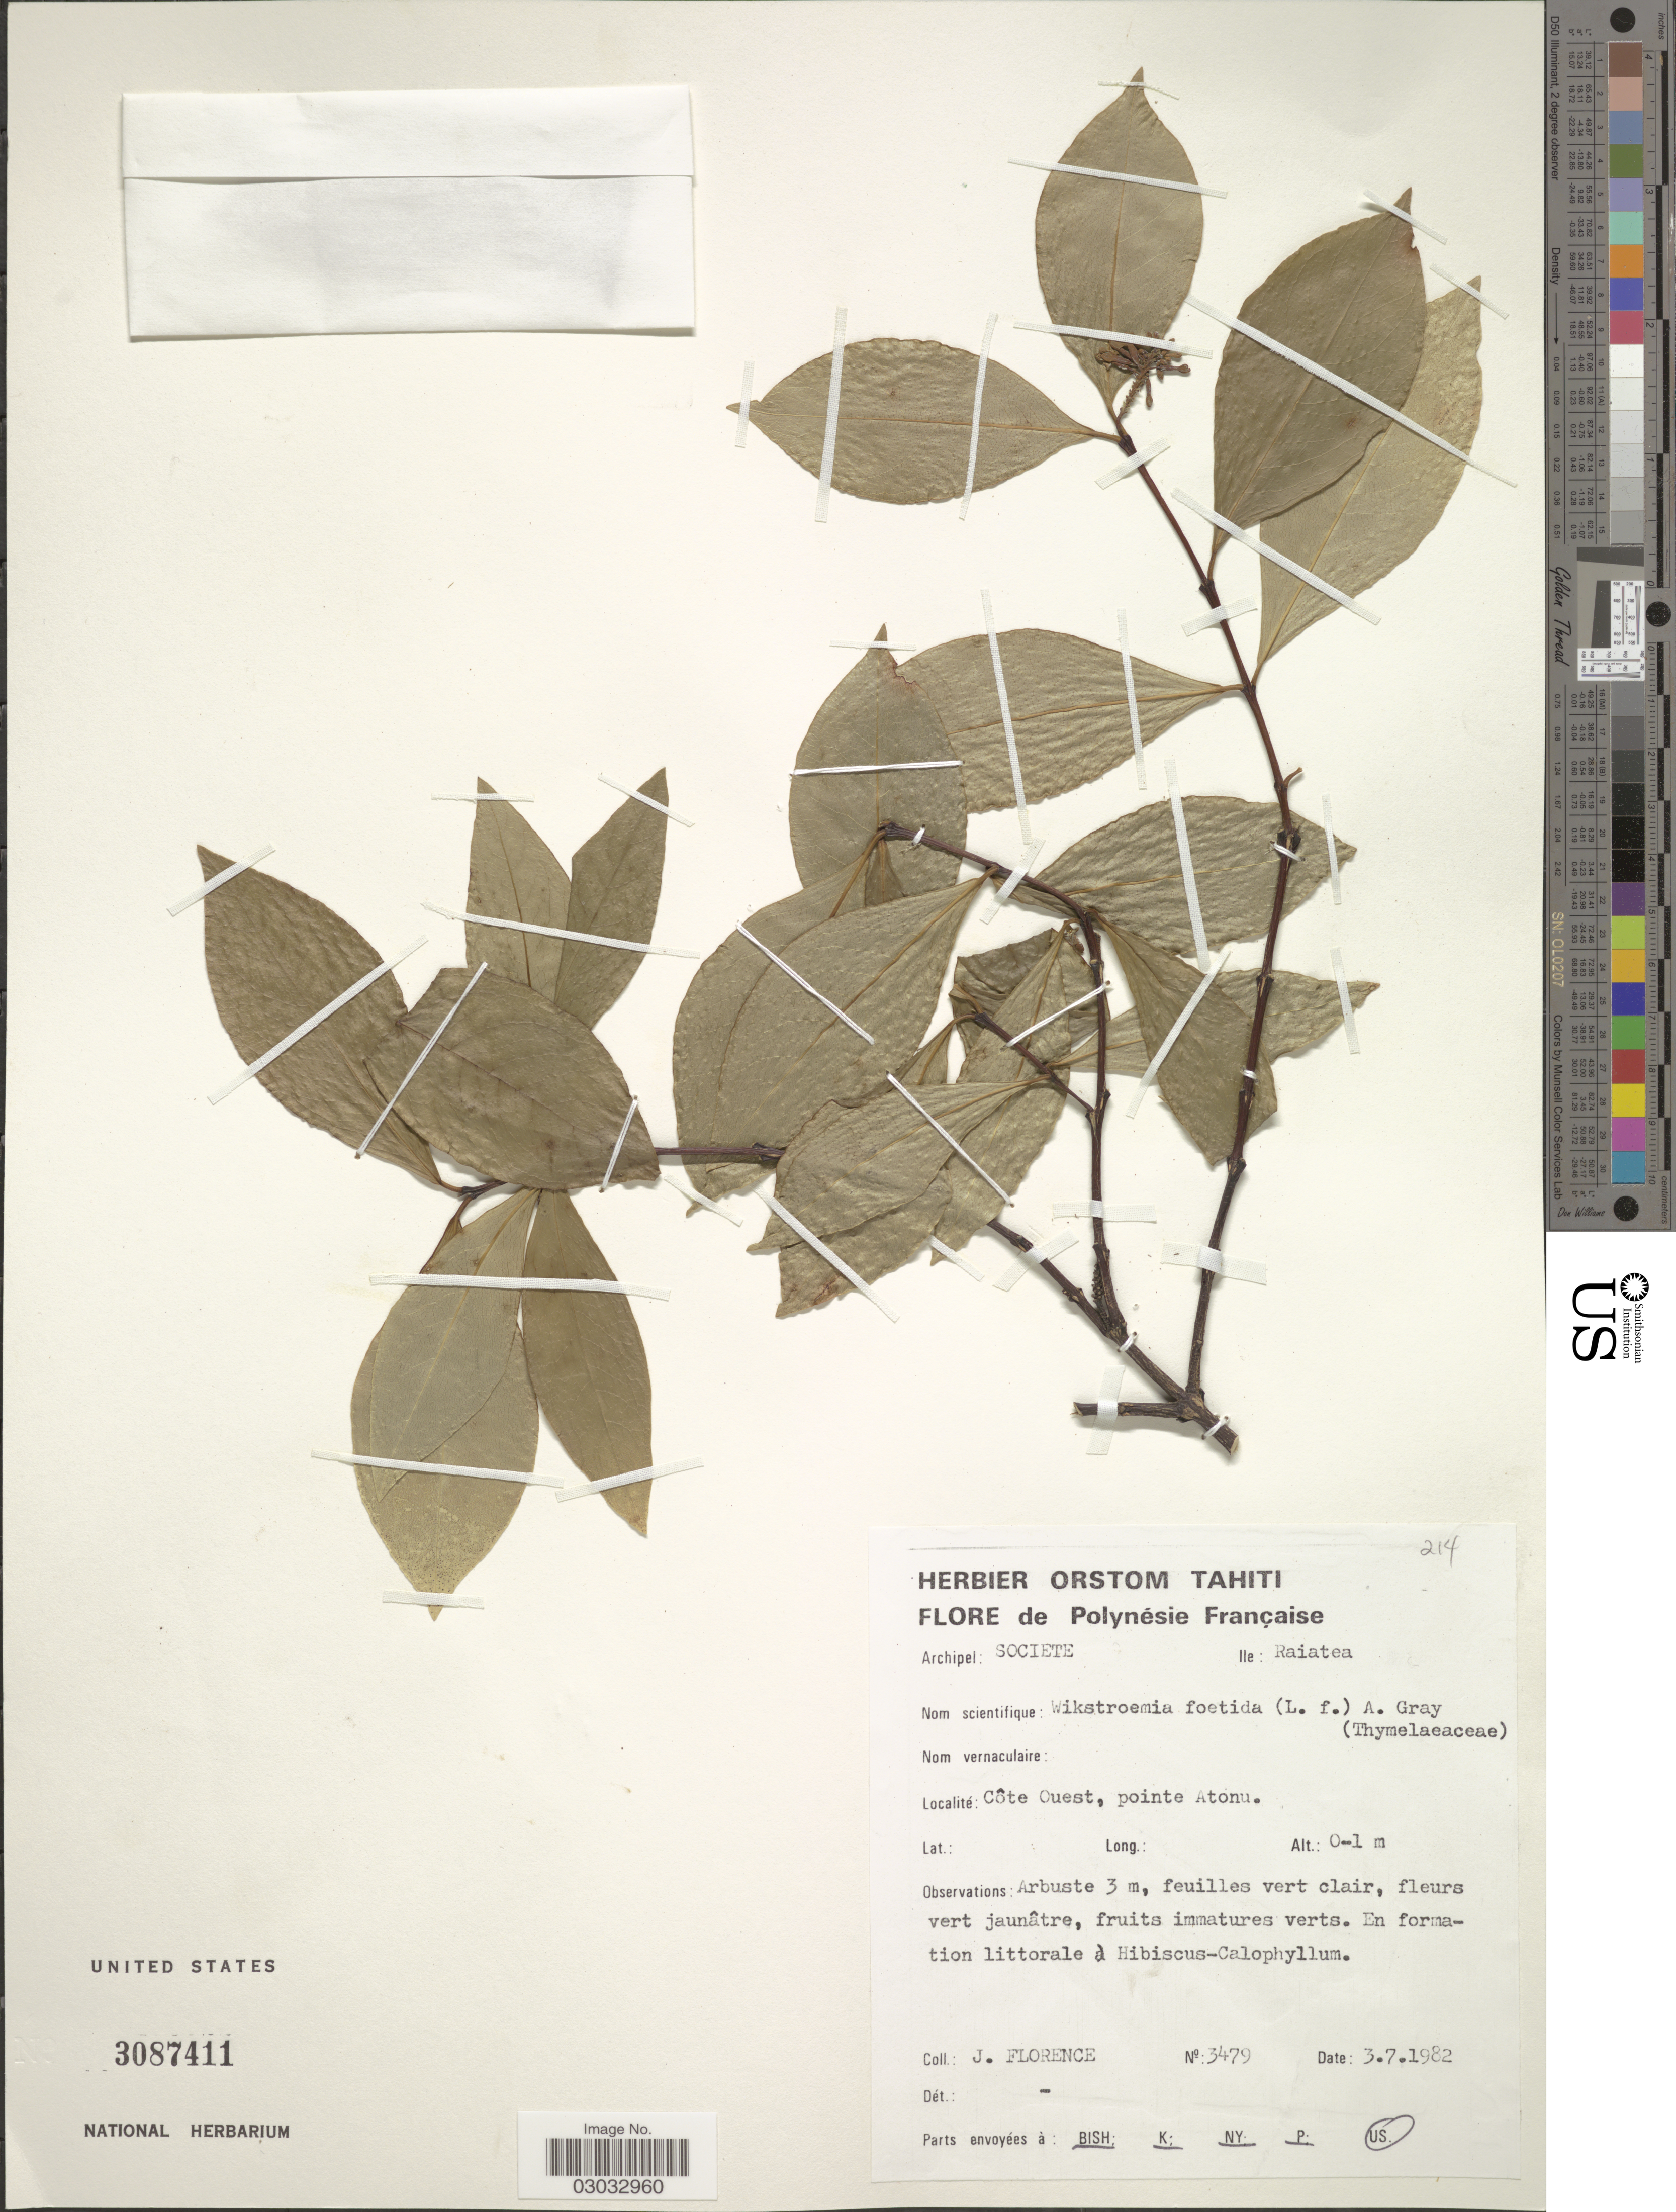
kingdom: Plantae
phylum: Tracheophyta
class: Magnoliopsida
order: Malvales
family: Thymelaeaceae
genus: Wikstroemia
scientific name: Wikstroemia coriacea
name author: Seem.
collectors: J. Florence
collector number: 3479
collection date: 1982-07-03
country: French Polynesia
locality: Archipel: Societe, Ile: Raiatea, Côte Ouest, pointe Atonu.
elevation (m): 0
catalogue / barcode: US 3087411